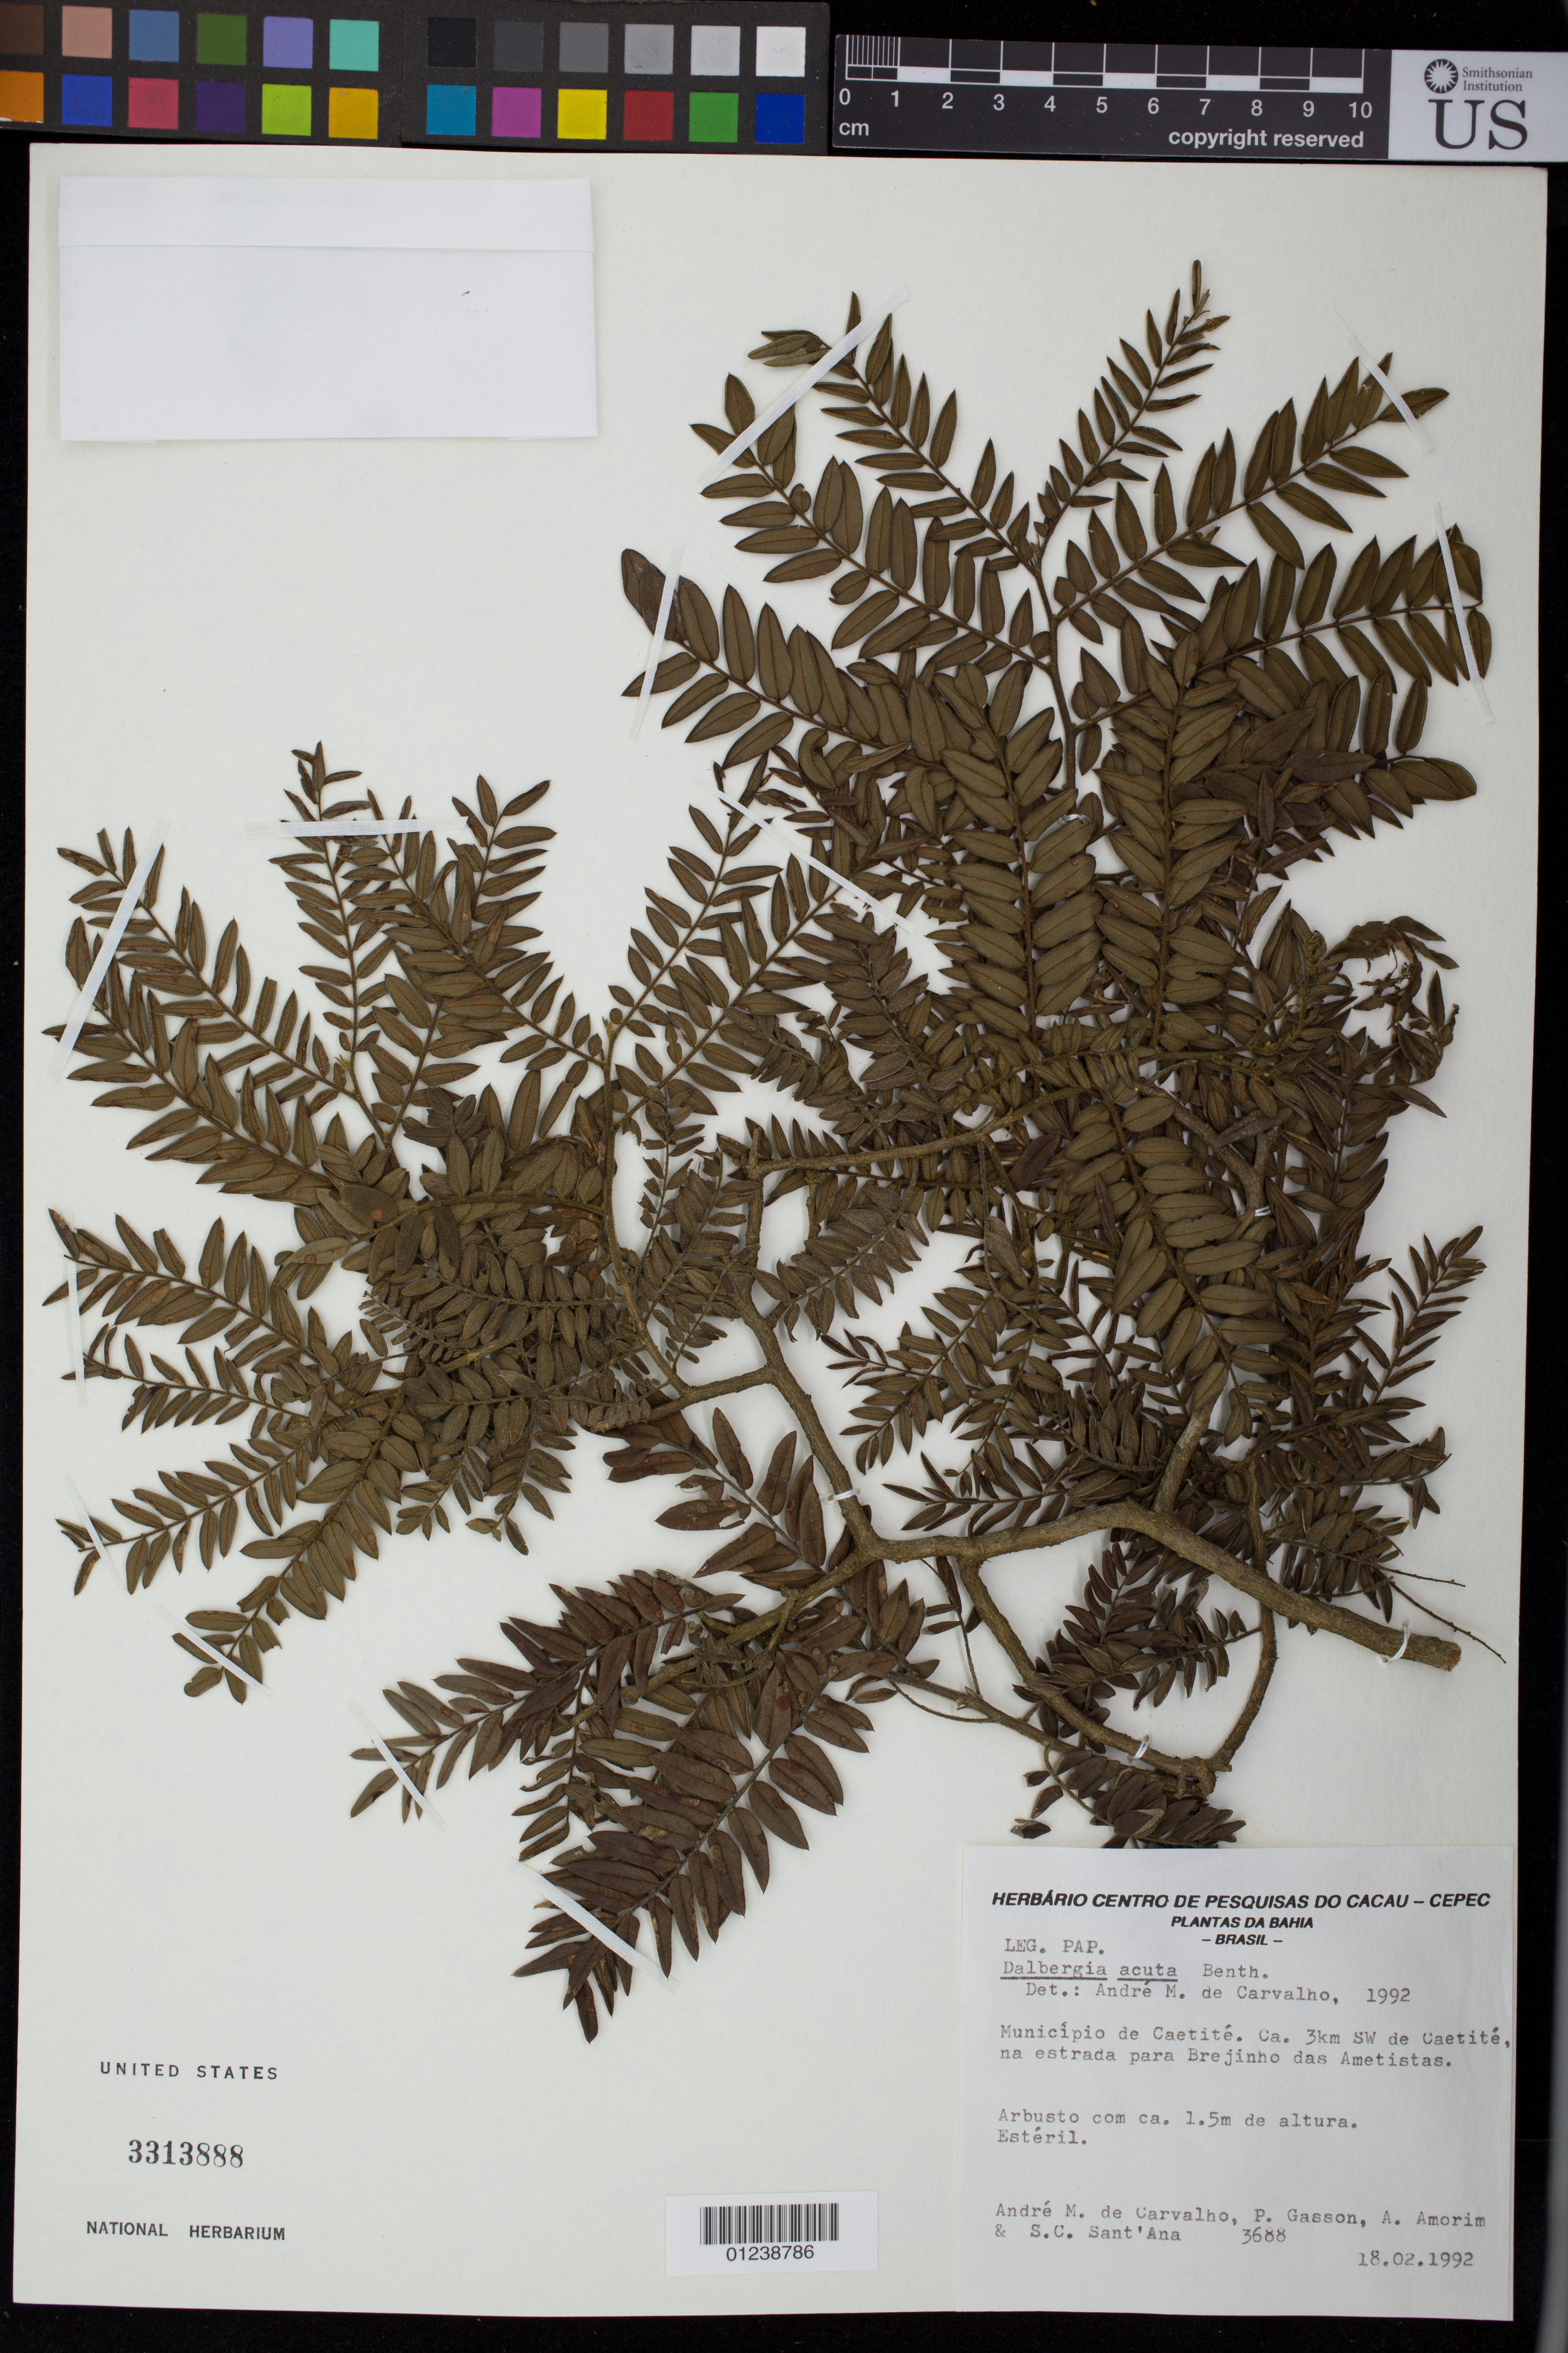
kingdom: Plantae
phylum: Tracheophyta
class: Magnoliopsida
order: Fabales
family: Fabaceae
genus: Dalbergia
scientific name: Dalbergia acuta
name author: Benth.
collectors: A. M. Carvalho, P. Gasson, A. M. Amorim & S. C. Sant'Ana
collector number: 3688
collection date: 1992-02-18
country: Brazil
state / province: Bahia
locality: Municipio de Caetite. Ca. 3km SW de Caetite na estrada para Brejinho das Ametistas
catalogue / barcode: US 3313888